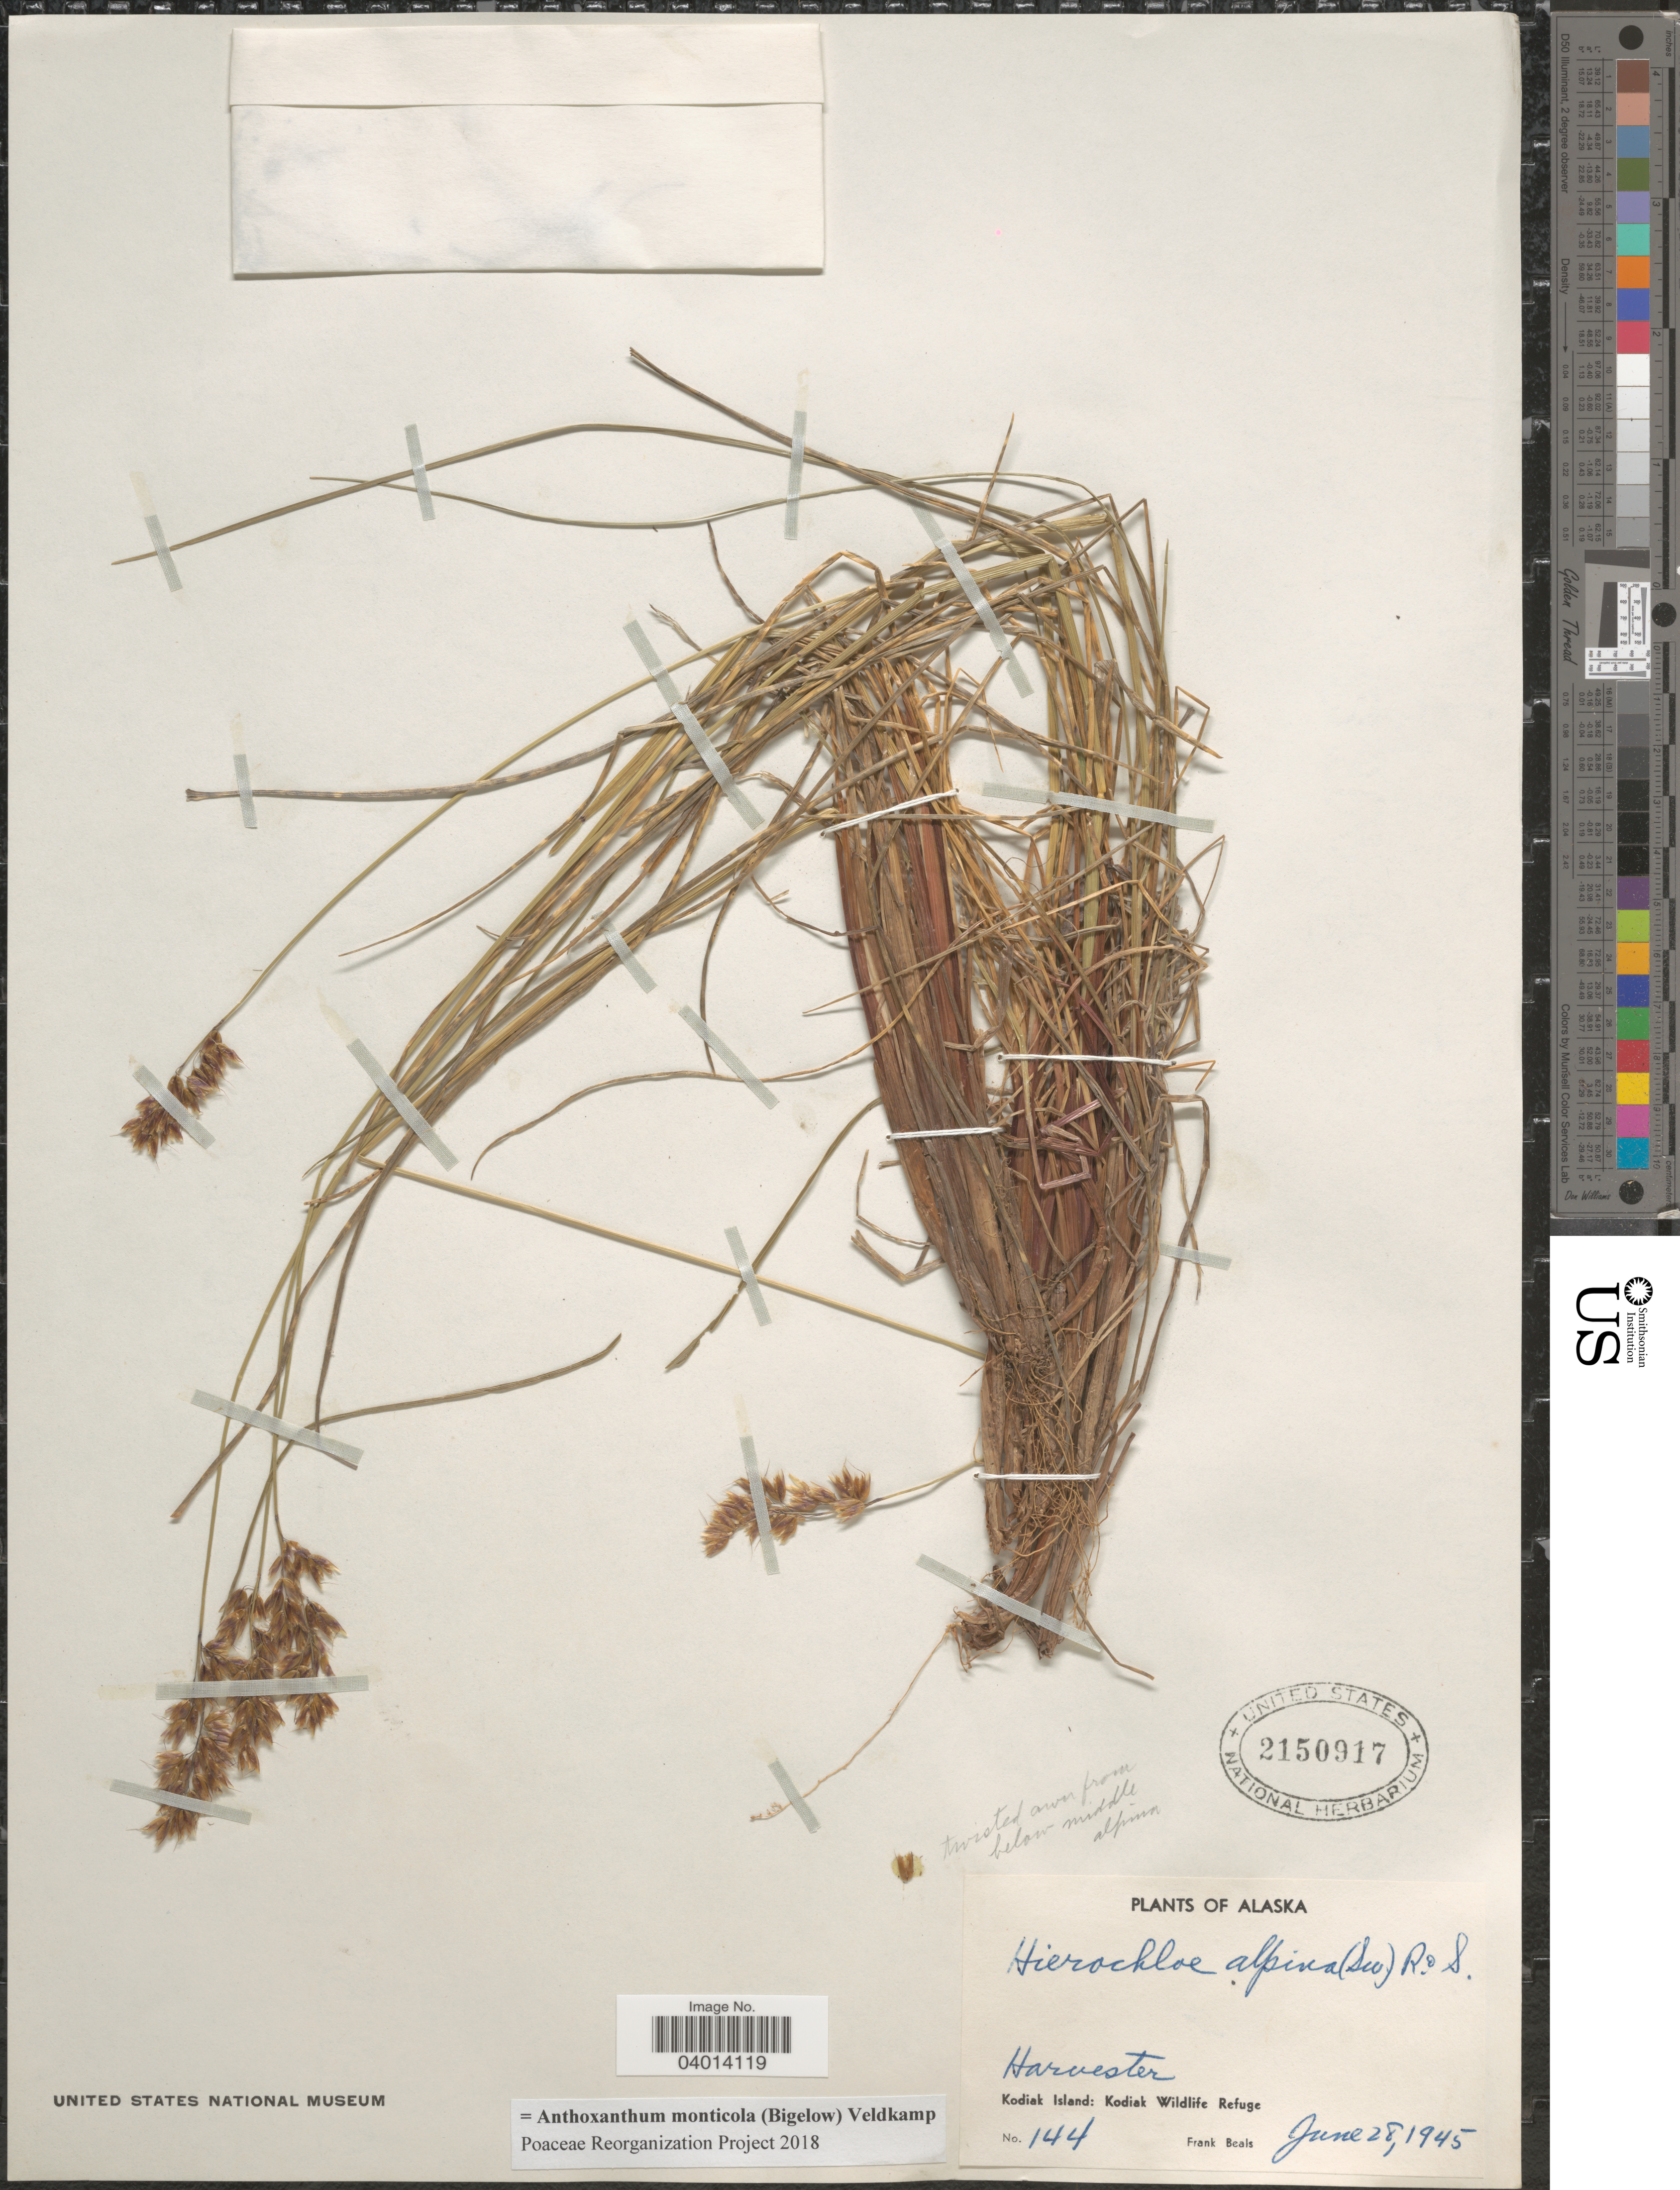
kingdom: Plantae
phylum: Tracheophyta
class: Liliopsida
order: Poales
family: Poaceae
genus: Anthoxanthum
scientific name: Anthoxanthum monticola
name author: (Bigelow) Veldkamp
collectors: F. Beals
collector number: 144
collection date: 1945-06-28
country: United States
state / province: Alaska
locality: Harvester. Kodiak Island: Kodiak Wildlife Refuge.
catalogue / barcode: US 2150917